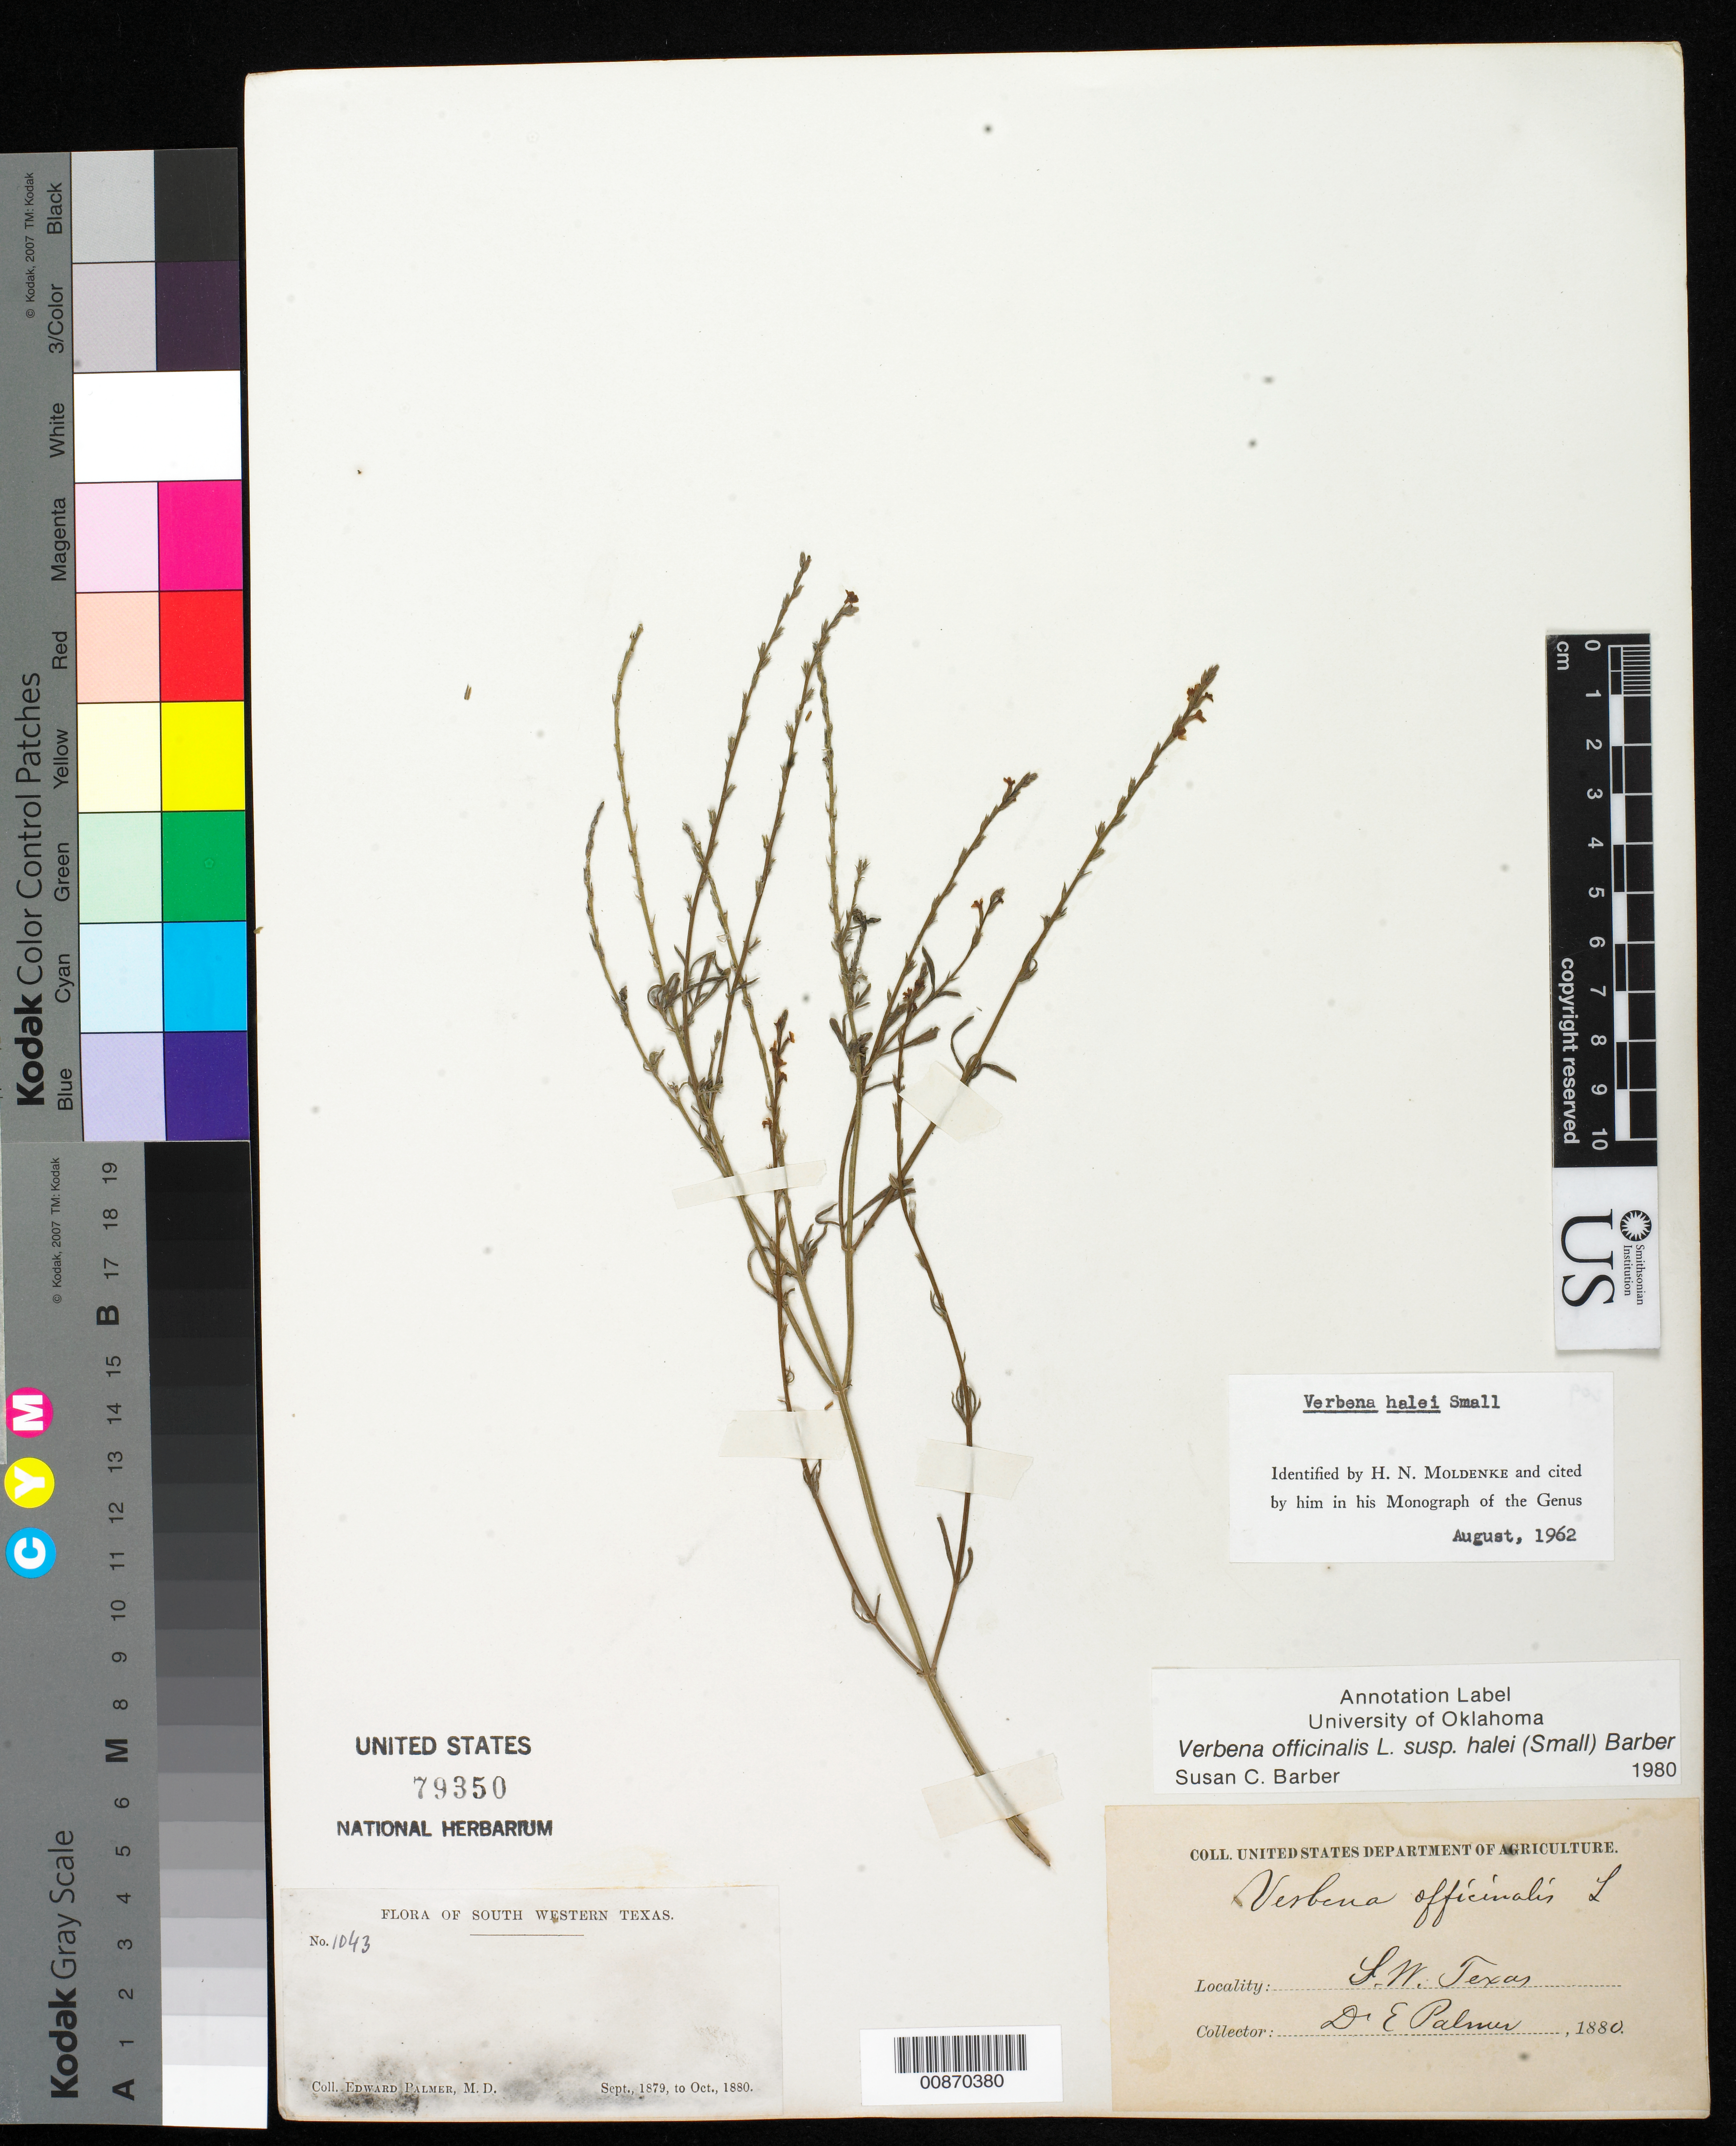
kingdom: Plantae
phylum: Tracheophyta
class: Magnoliopsida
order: Lamiales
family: Verbenaceae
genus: Verbena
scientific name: Verbena officinalis subsp. halei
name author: L.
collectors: E. Palmer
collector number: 1043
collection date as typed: Sep 1879 to -- Oct 1880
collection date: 1879-09/1880-10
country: United States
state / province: Texas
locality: South Western Texas.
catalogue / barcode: US 79350